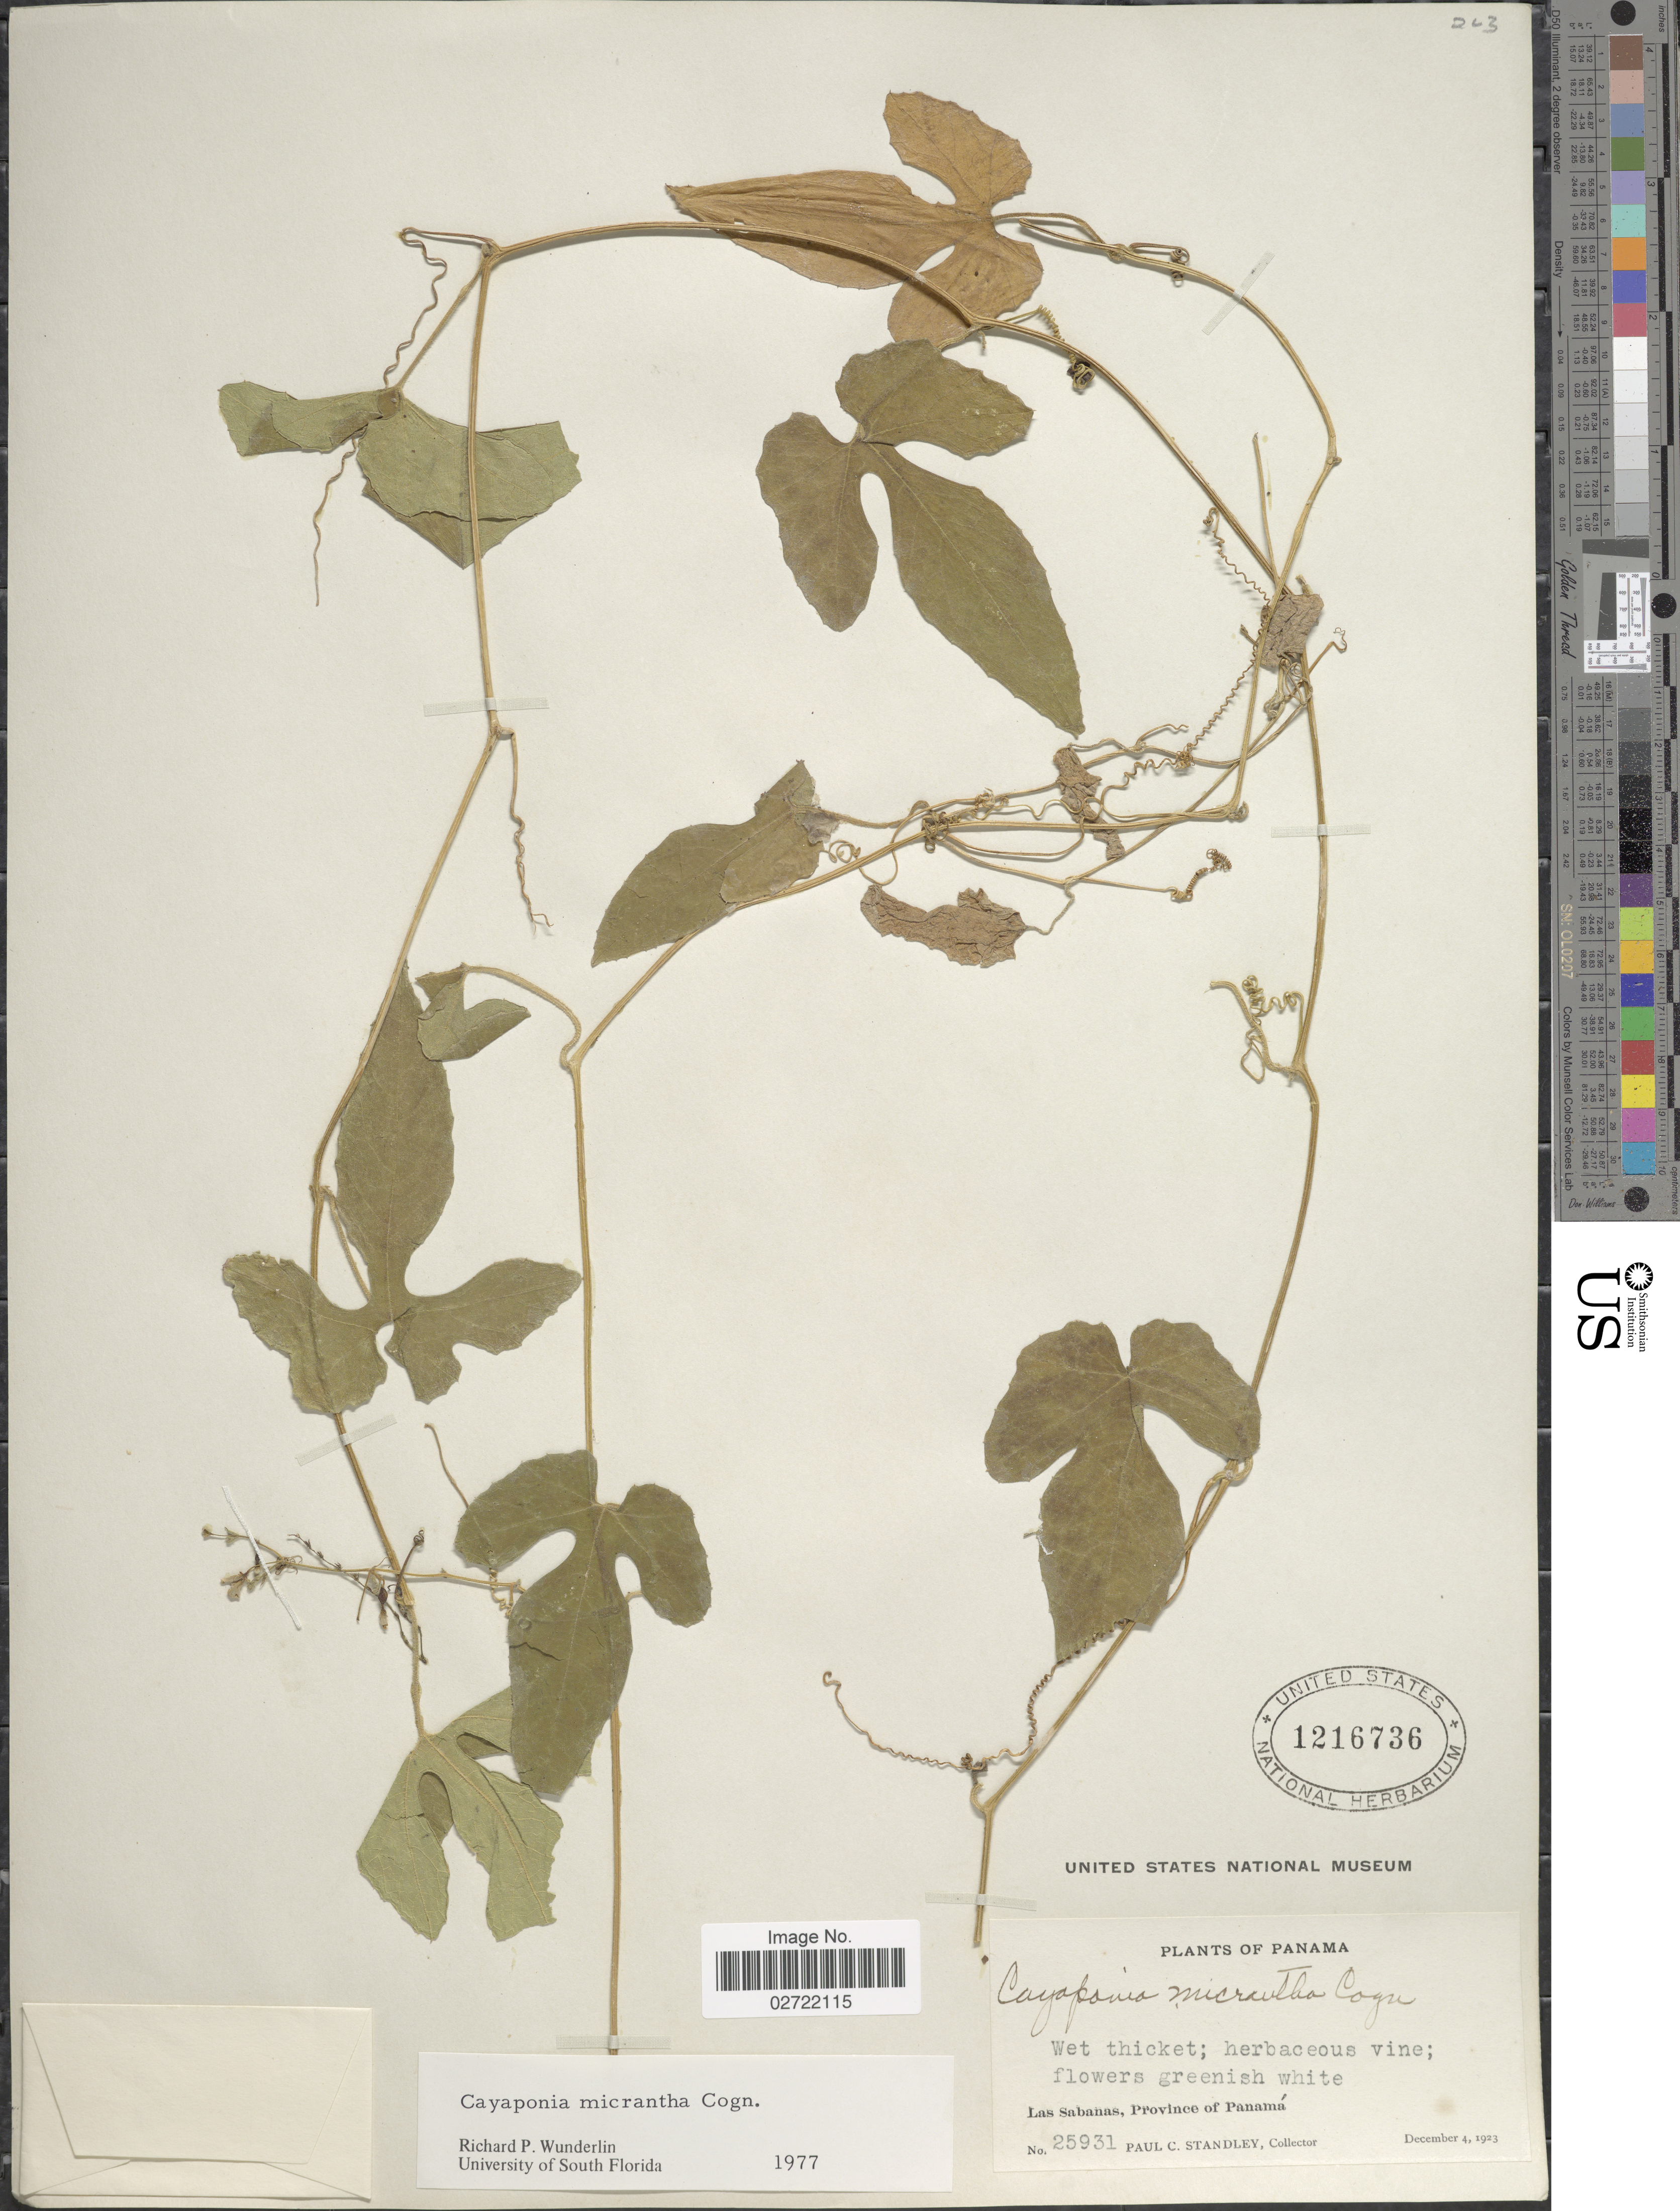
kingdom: Plantae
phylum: Tracheophyta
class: Magnoliopsida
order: Cucurbitales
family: Cucurbitaceae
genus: Cayaponia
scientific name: Cayaponia micrantha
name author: Cogn.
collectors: P. C. Standley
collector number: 25931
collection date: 1923-12-04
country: Panama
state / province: Panamá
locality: Las Sabanas.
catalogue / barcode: US 1216736